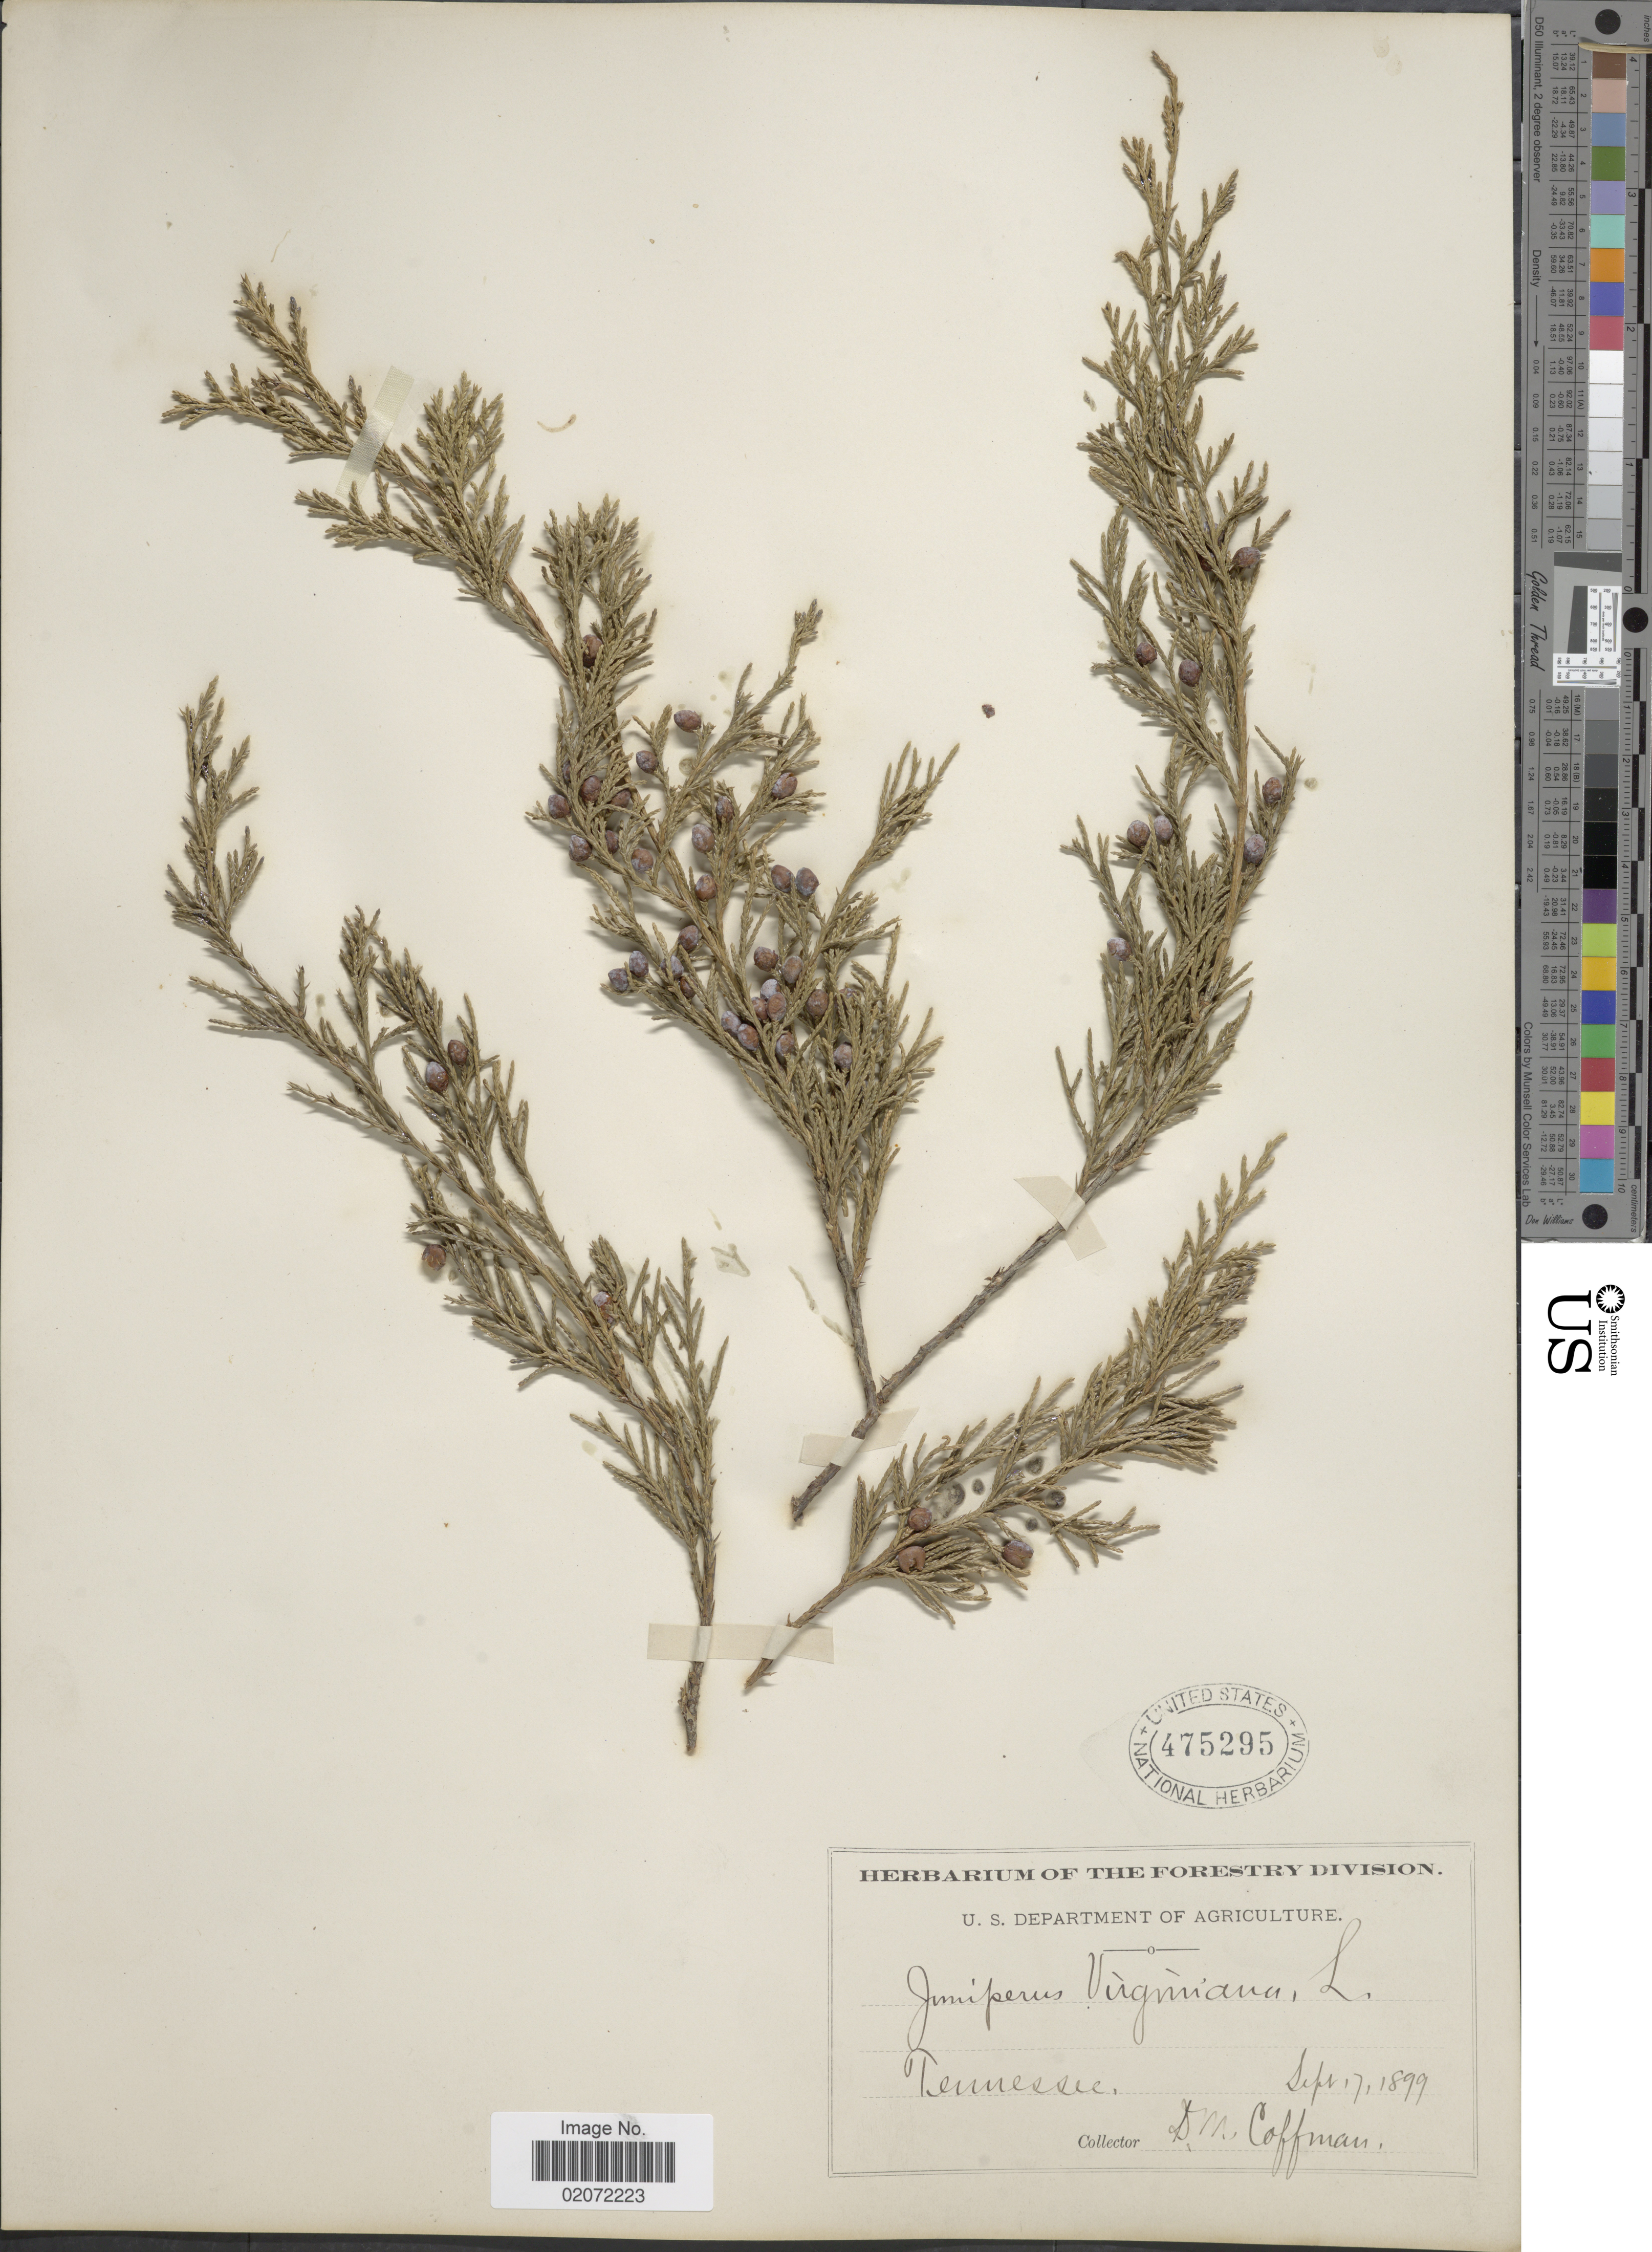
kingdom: Plantae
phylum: Tracheophyta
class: Pinopsida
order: Pinales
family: Cupressaceae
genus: Juniperus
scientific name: Juniperus virginiana var. pyramidalis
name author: Carrière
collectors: D. M. Coffman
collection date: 1899-09-17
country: United States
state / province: Tennessee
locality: Tennessee.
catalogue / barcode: US 475295